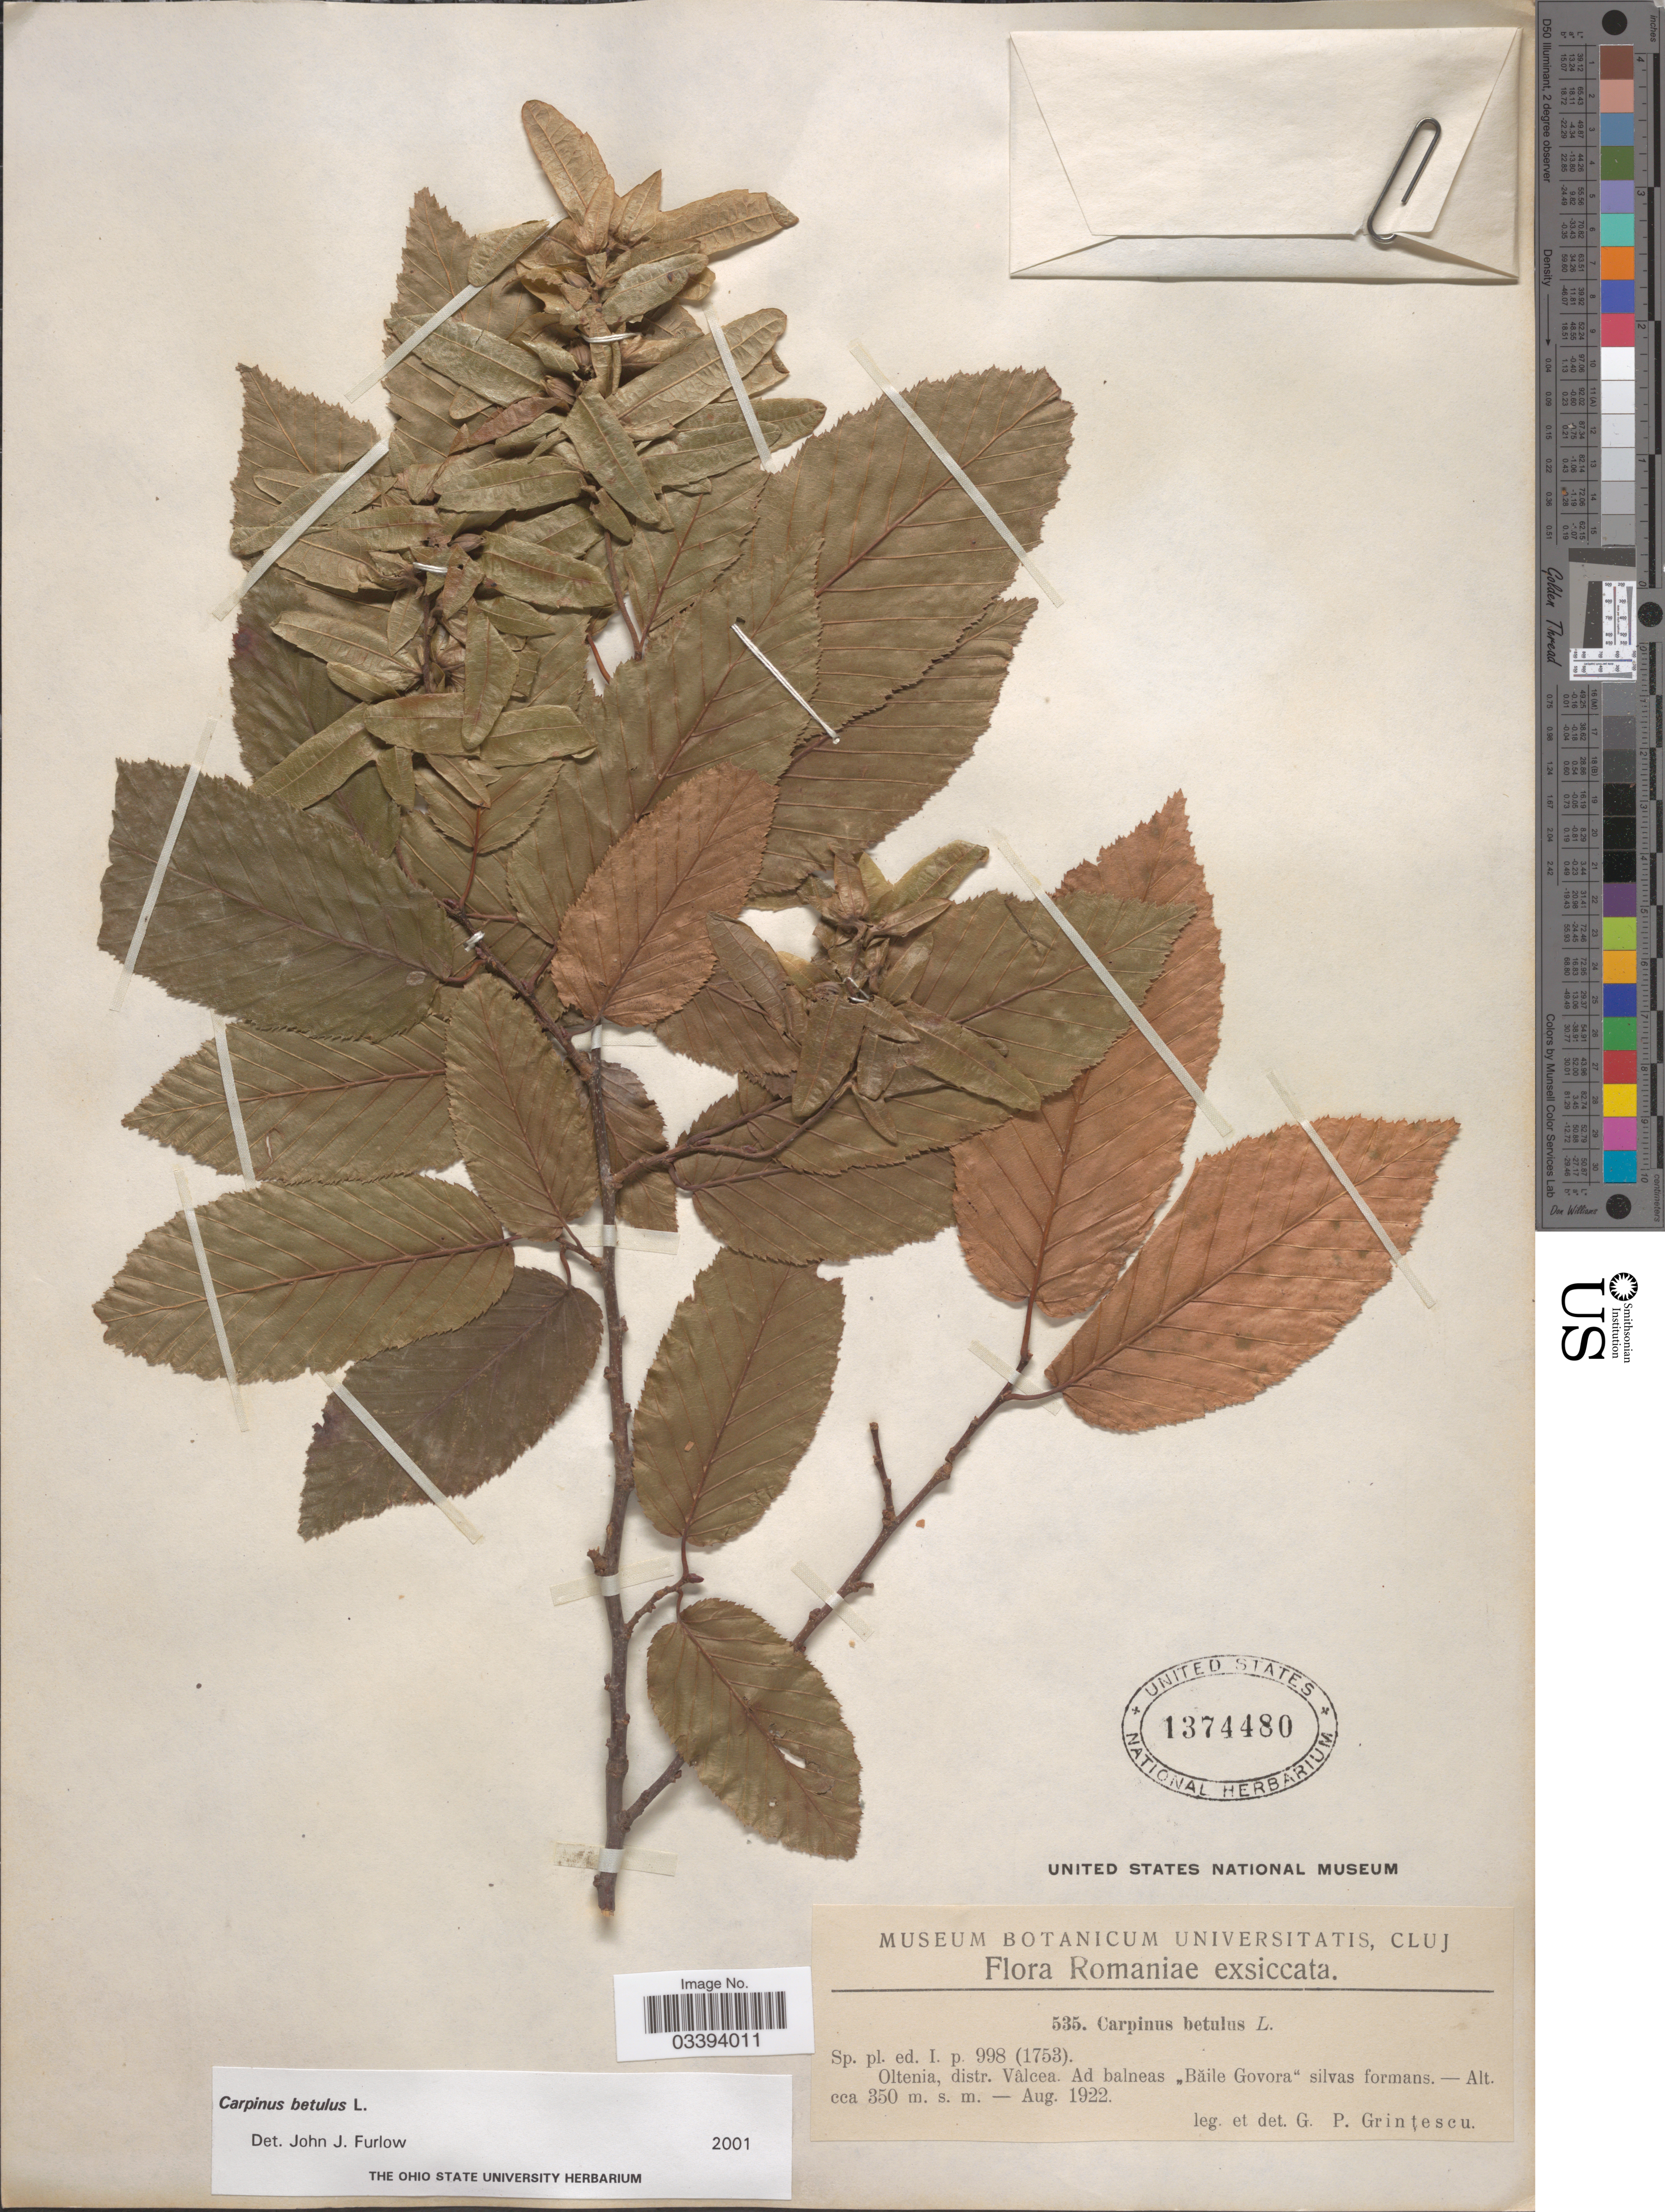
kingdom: Plantae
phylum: Tracheophyta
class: Magnoliopsida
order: Fagales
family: Betulaceae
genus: Carpinus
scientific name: Carpinus betulus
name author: L.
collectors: G. Grintescu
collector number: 535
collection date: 1922-08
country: Romania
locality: Romaniae exsiccata. [unsure placement] Oltenia, distr. Vâlcea. Ad balneas "Băile Govora" silvas formans.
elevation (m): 350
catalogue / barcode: US 1374480